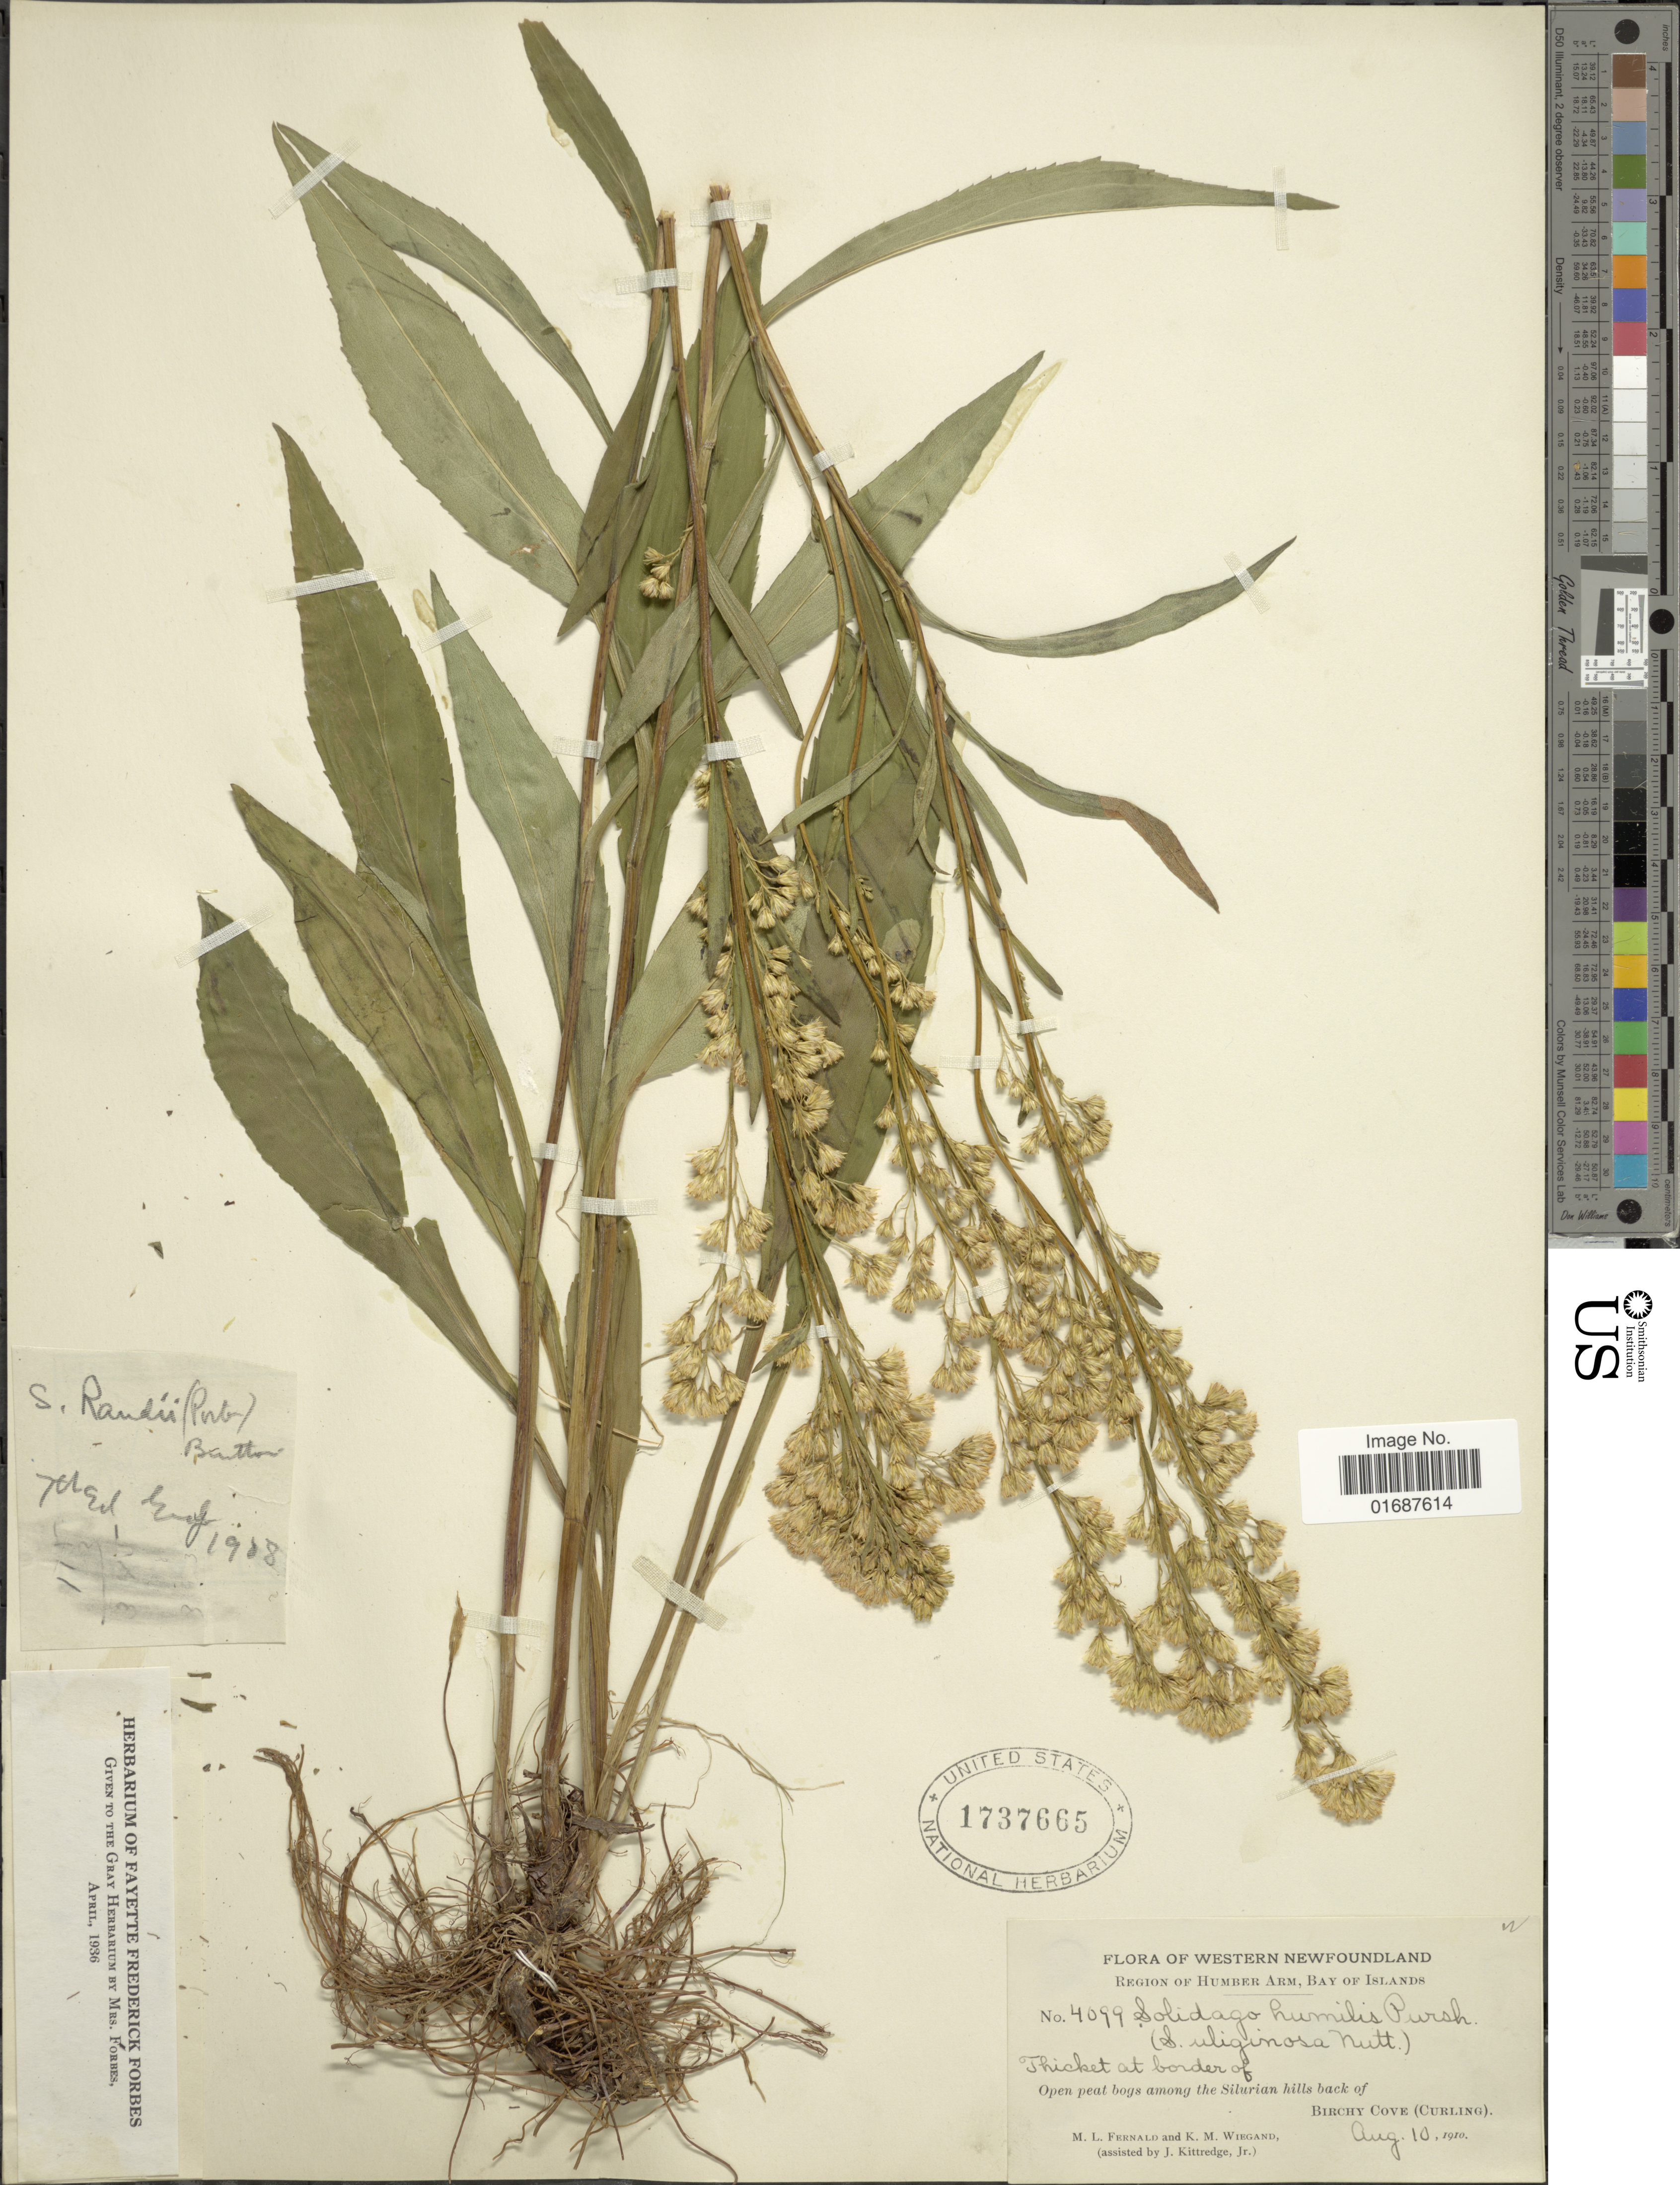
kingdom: Plantae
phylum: Tracheophyta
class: Magnoliopsida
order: Asterales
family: Asteraceae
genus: Solidago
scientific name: Solidago uliginosa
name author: Nutt.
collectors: M. L. Fernald, K. M. Wiegand & J. Kittredge Jr.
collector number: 4099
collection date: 1910-08-10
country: Canada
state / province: Newfoundland and Labrador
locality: Western Newfoundland. Region of Humber Arm, Bay of Islands. the Silurian hills back of Birchy Cove (Curling)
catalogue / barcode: US 1737665